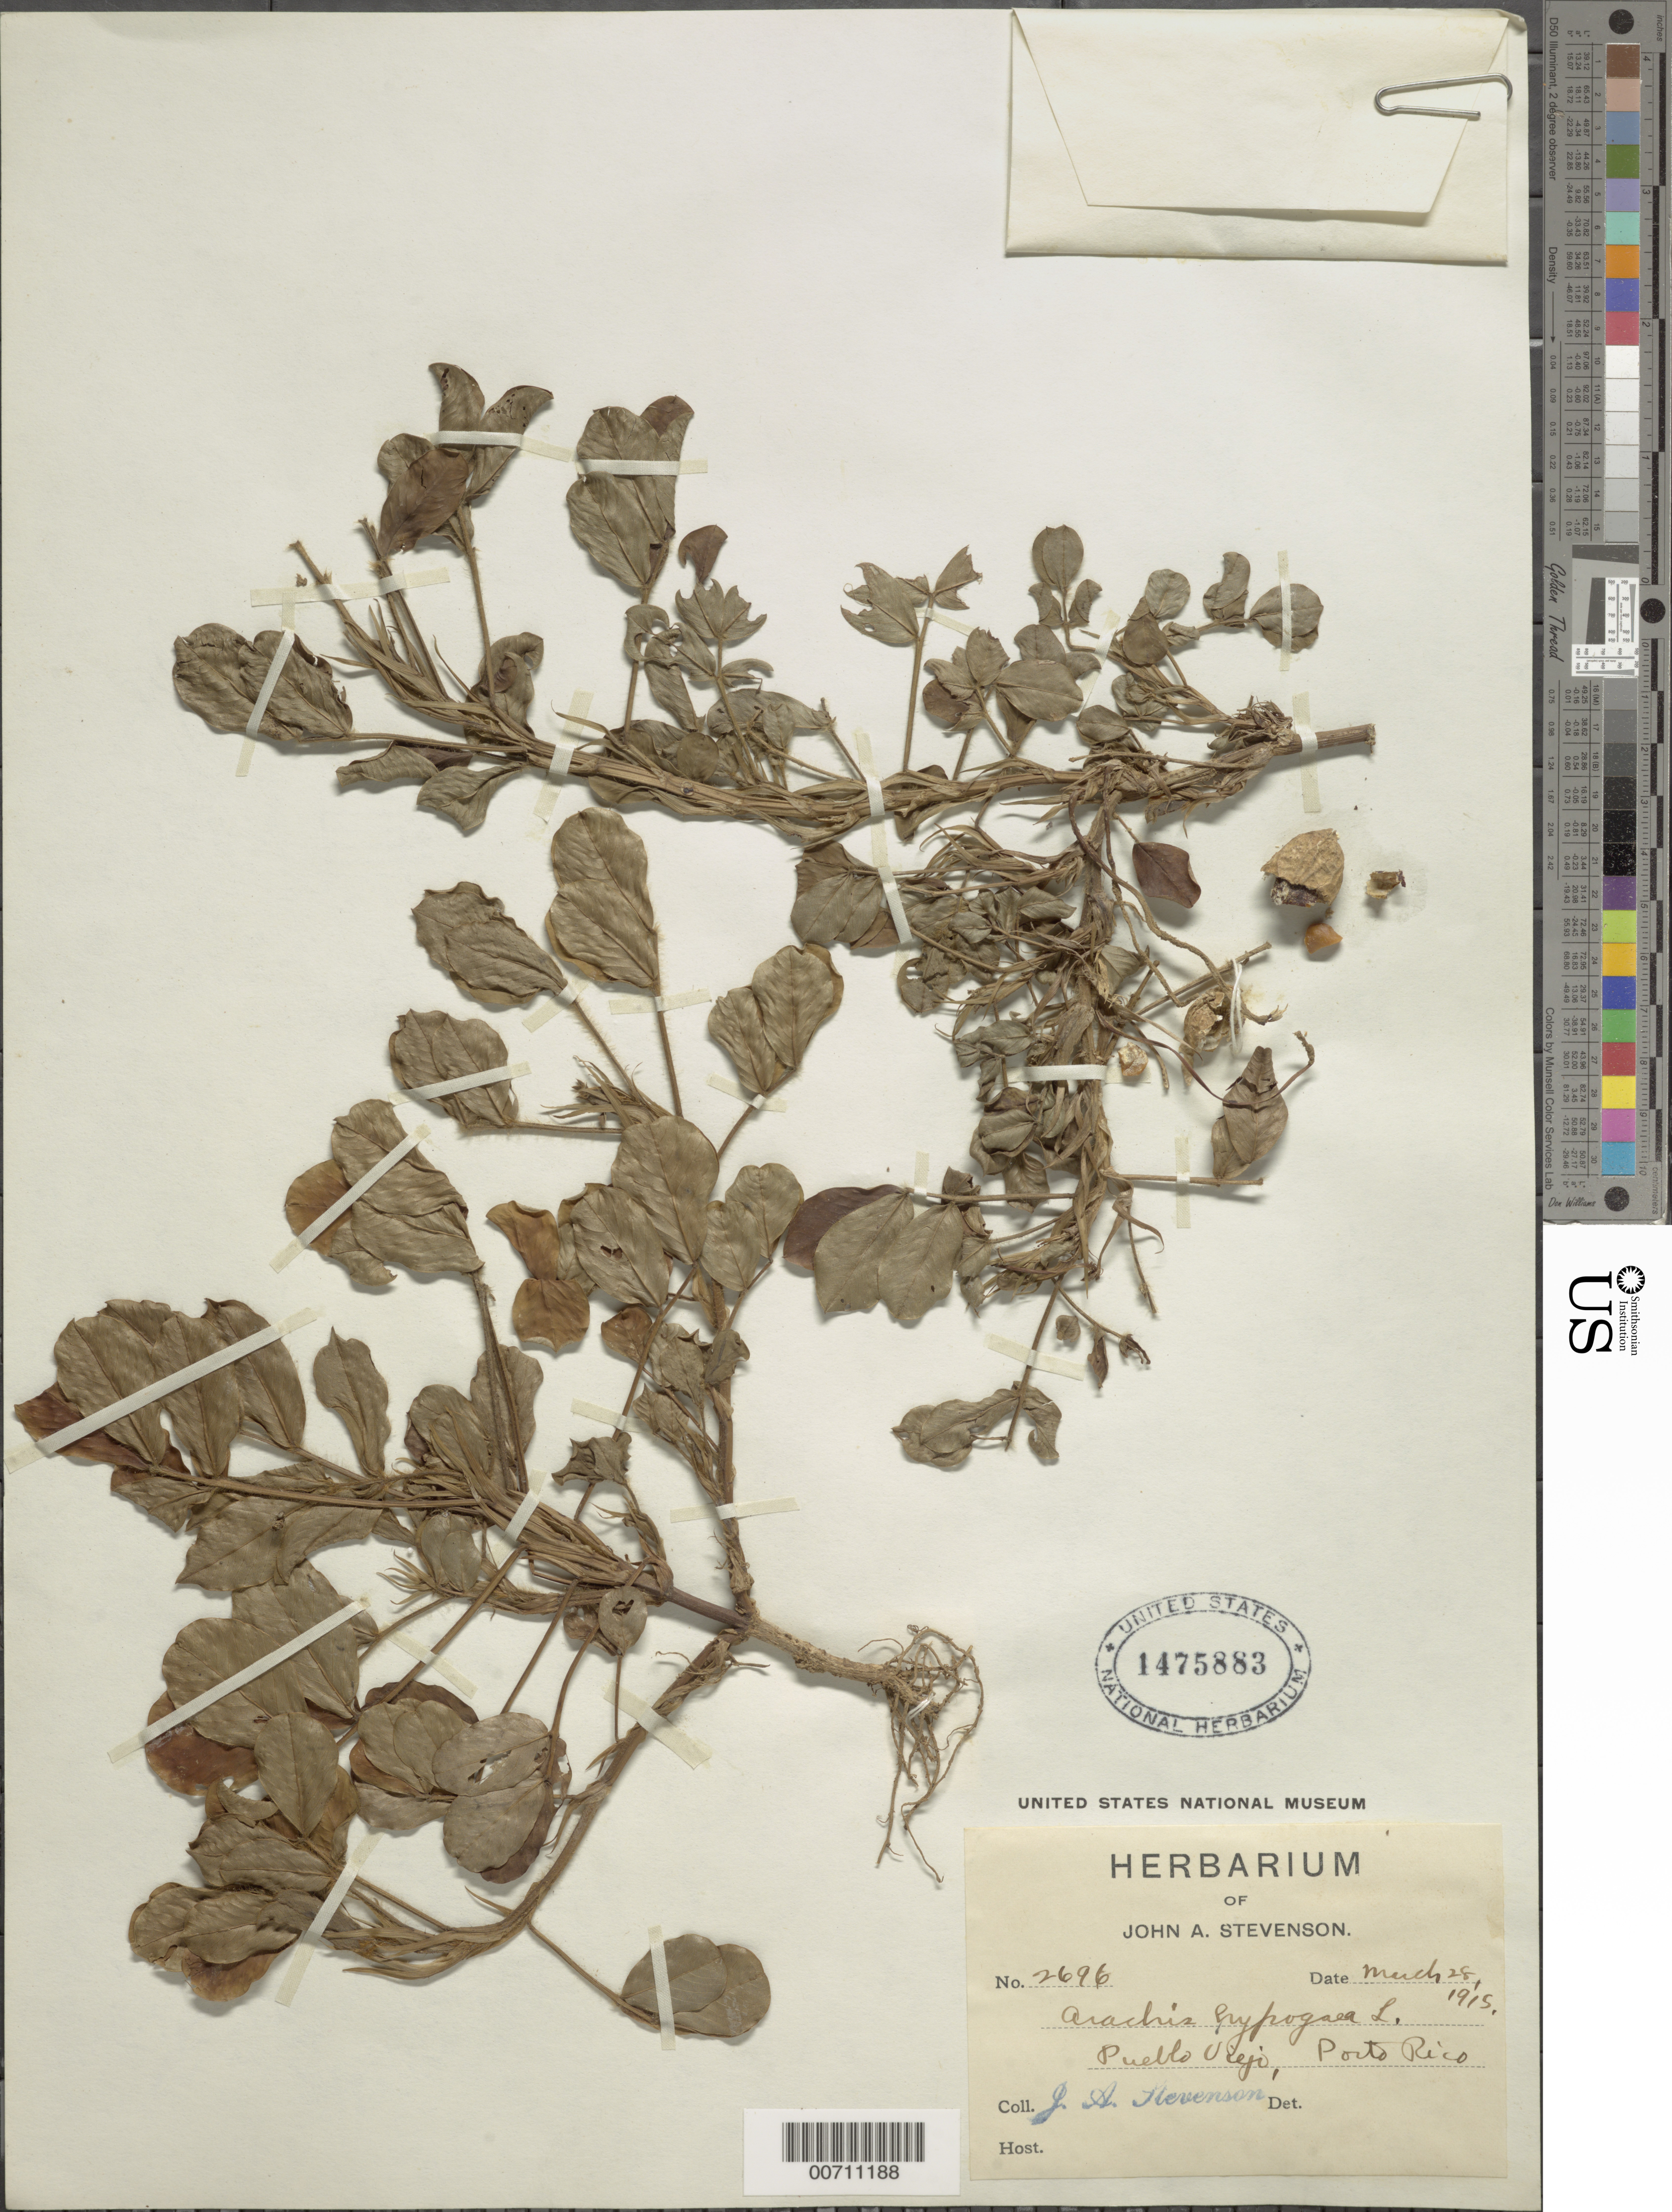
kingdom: Plantae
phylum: Tracheophyta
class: Magnoliopsida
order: Fabales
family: Fabaceae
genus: Arachis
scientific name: Arachis hypogaea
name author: L.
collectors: J. Stevenson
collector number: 2696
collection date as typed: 28 Mar 1915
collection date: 1915-03-28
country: Puerto Rico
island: Greater Antilles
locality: Pueblo Viejo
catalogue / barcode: US 1475883